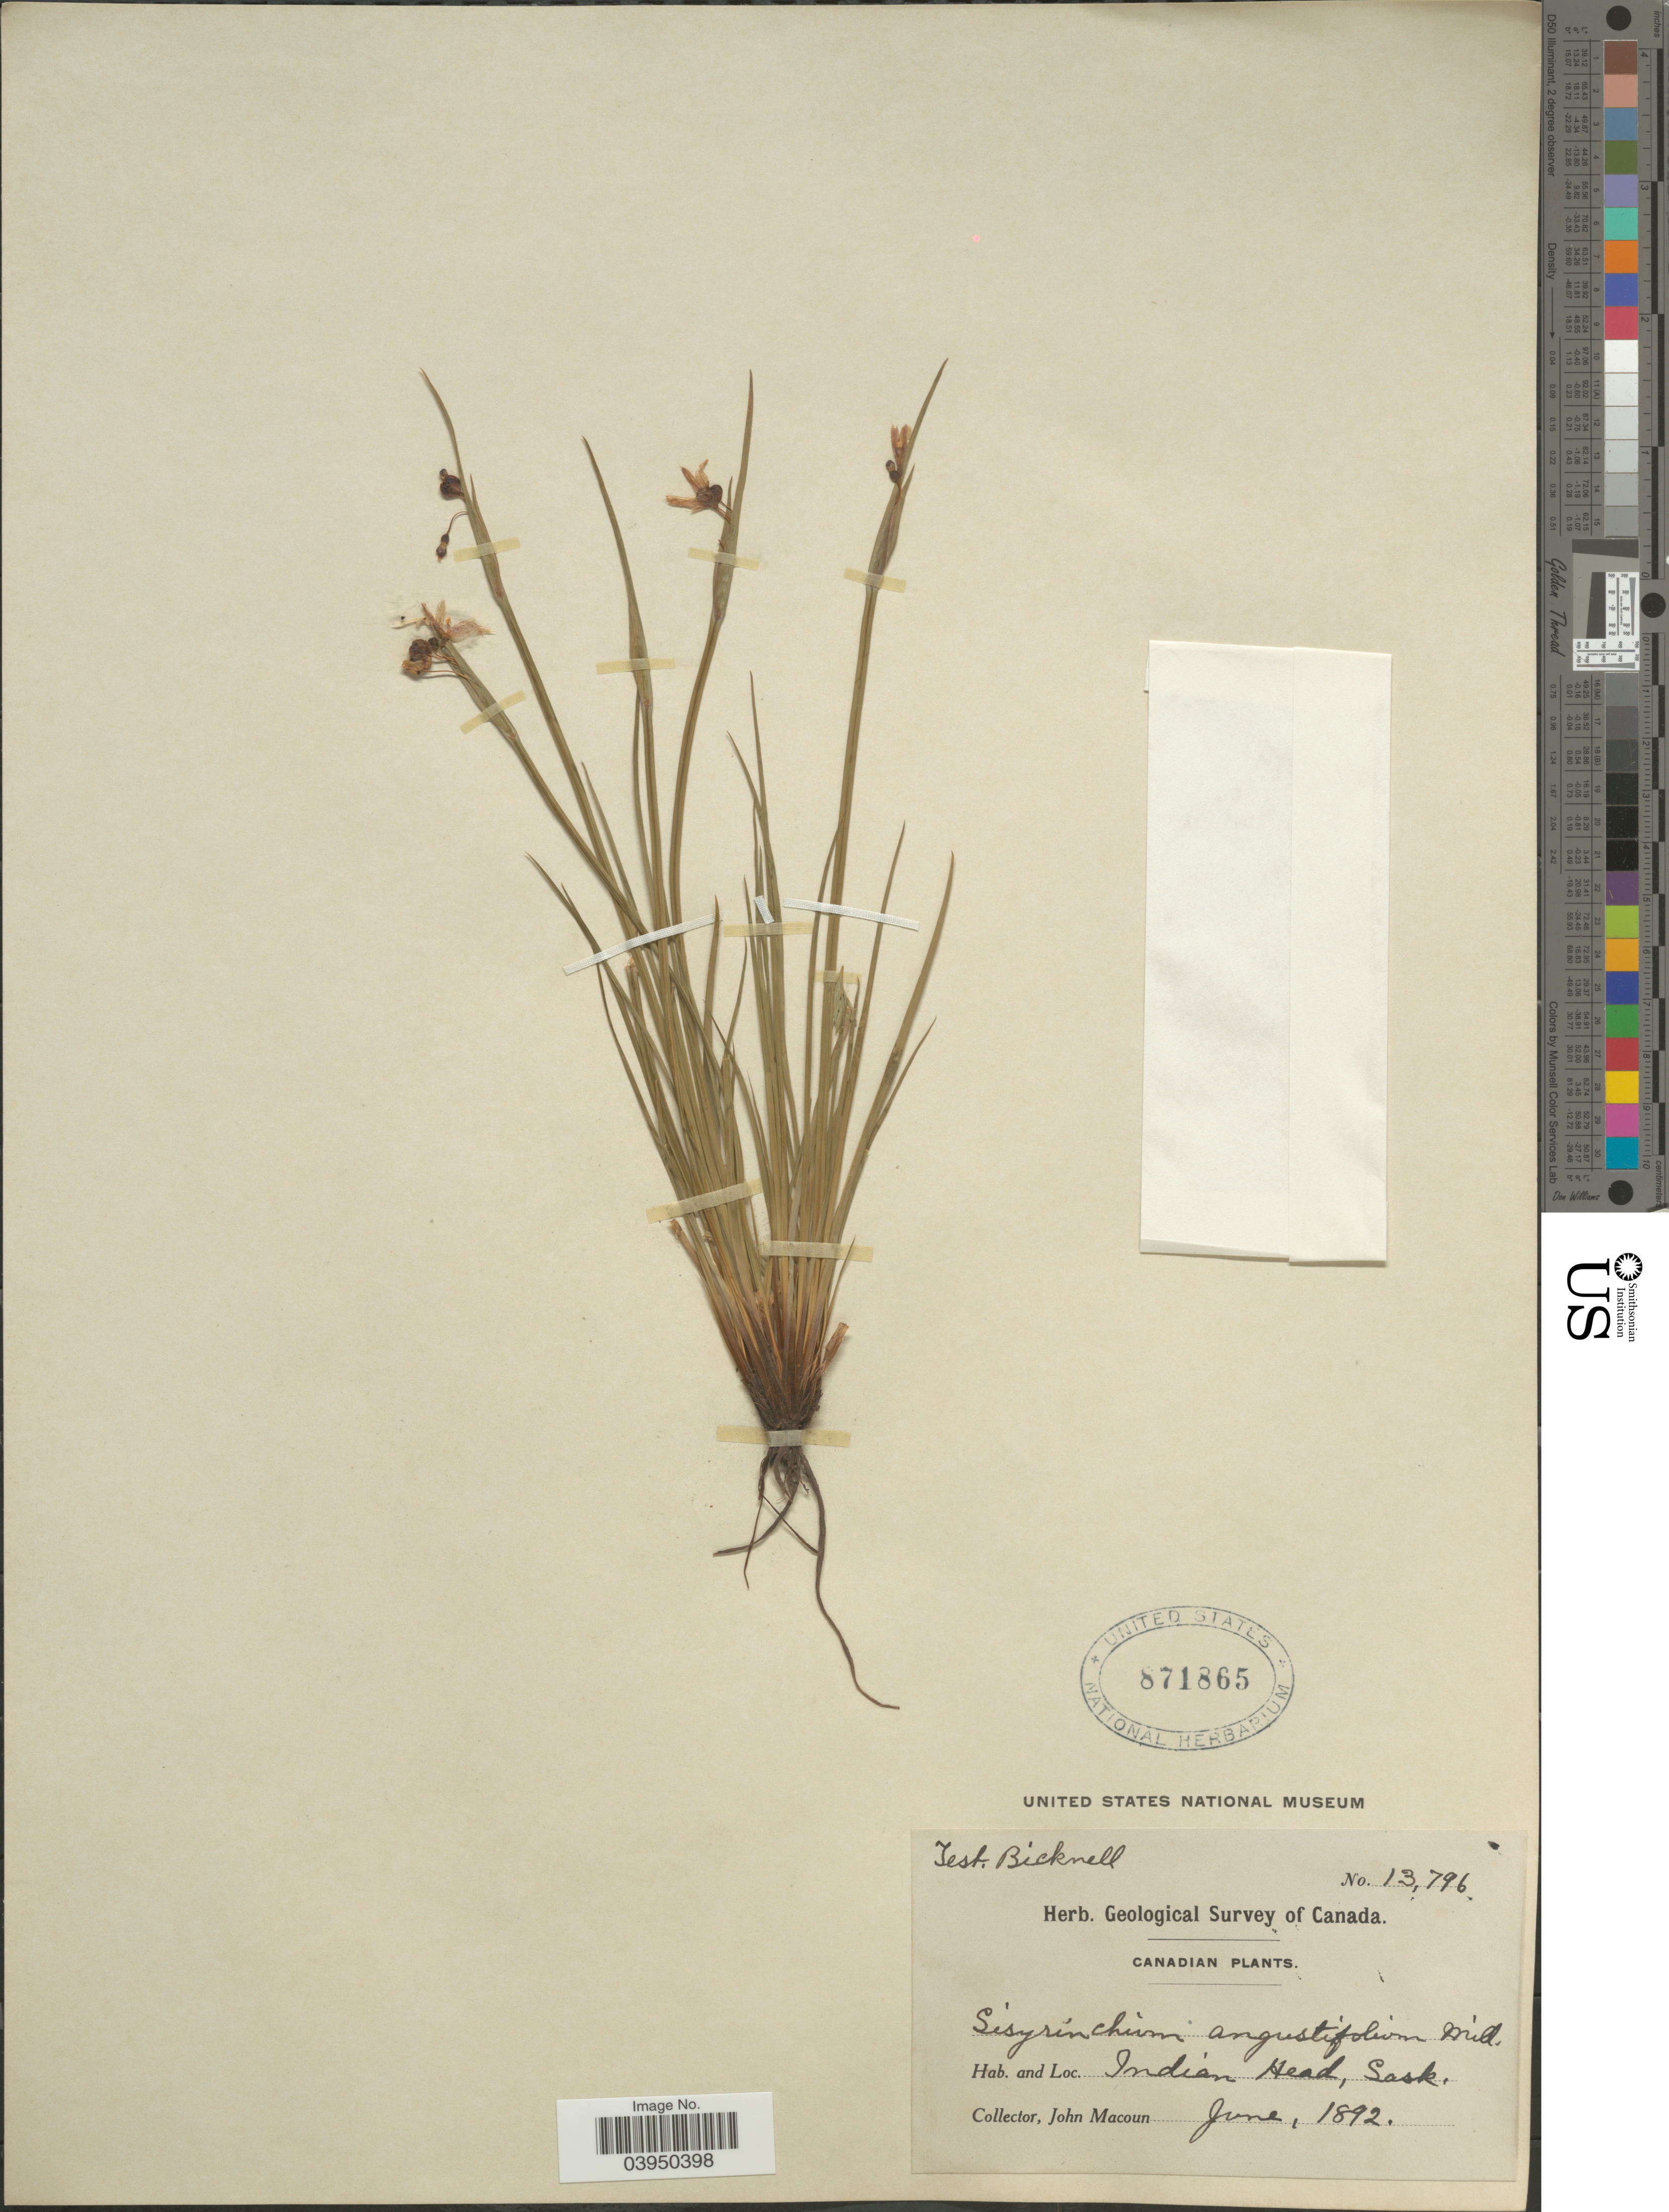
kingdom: Plantae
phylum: Tracheophyta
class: Liliopsida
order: Asparagales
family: Iridaceae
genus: Sisyrinchium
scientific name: Sisyrinchium angustifolium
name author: Mill.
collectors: J. Macoun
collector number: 13796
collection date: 1892-06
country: Canada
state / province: Saskatchewan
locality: Indian Head.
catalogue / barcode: US 871865